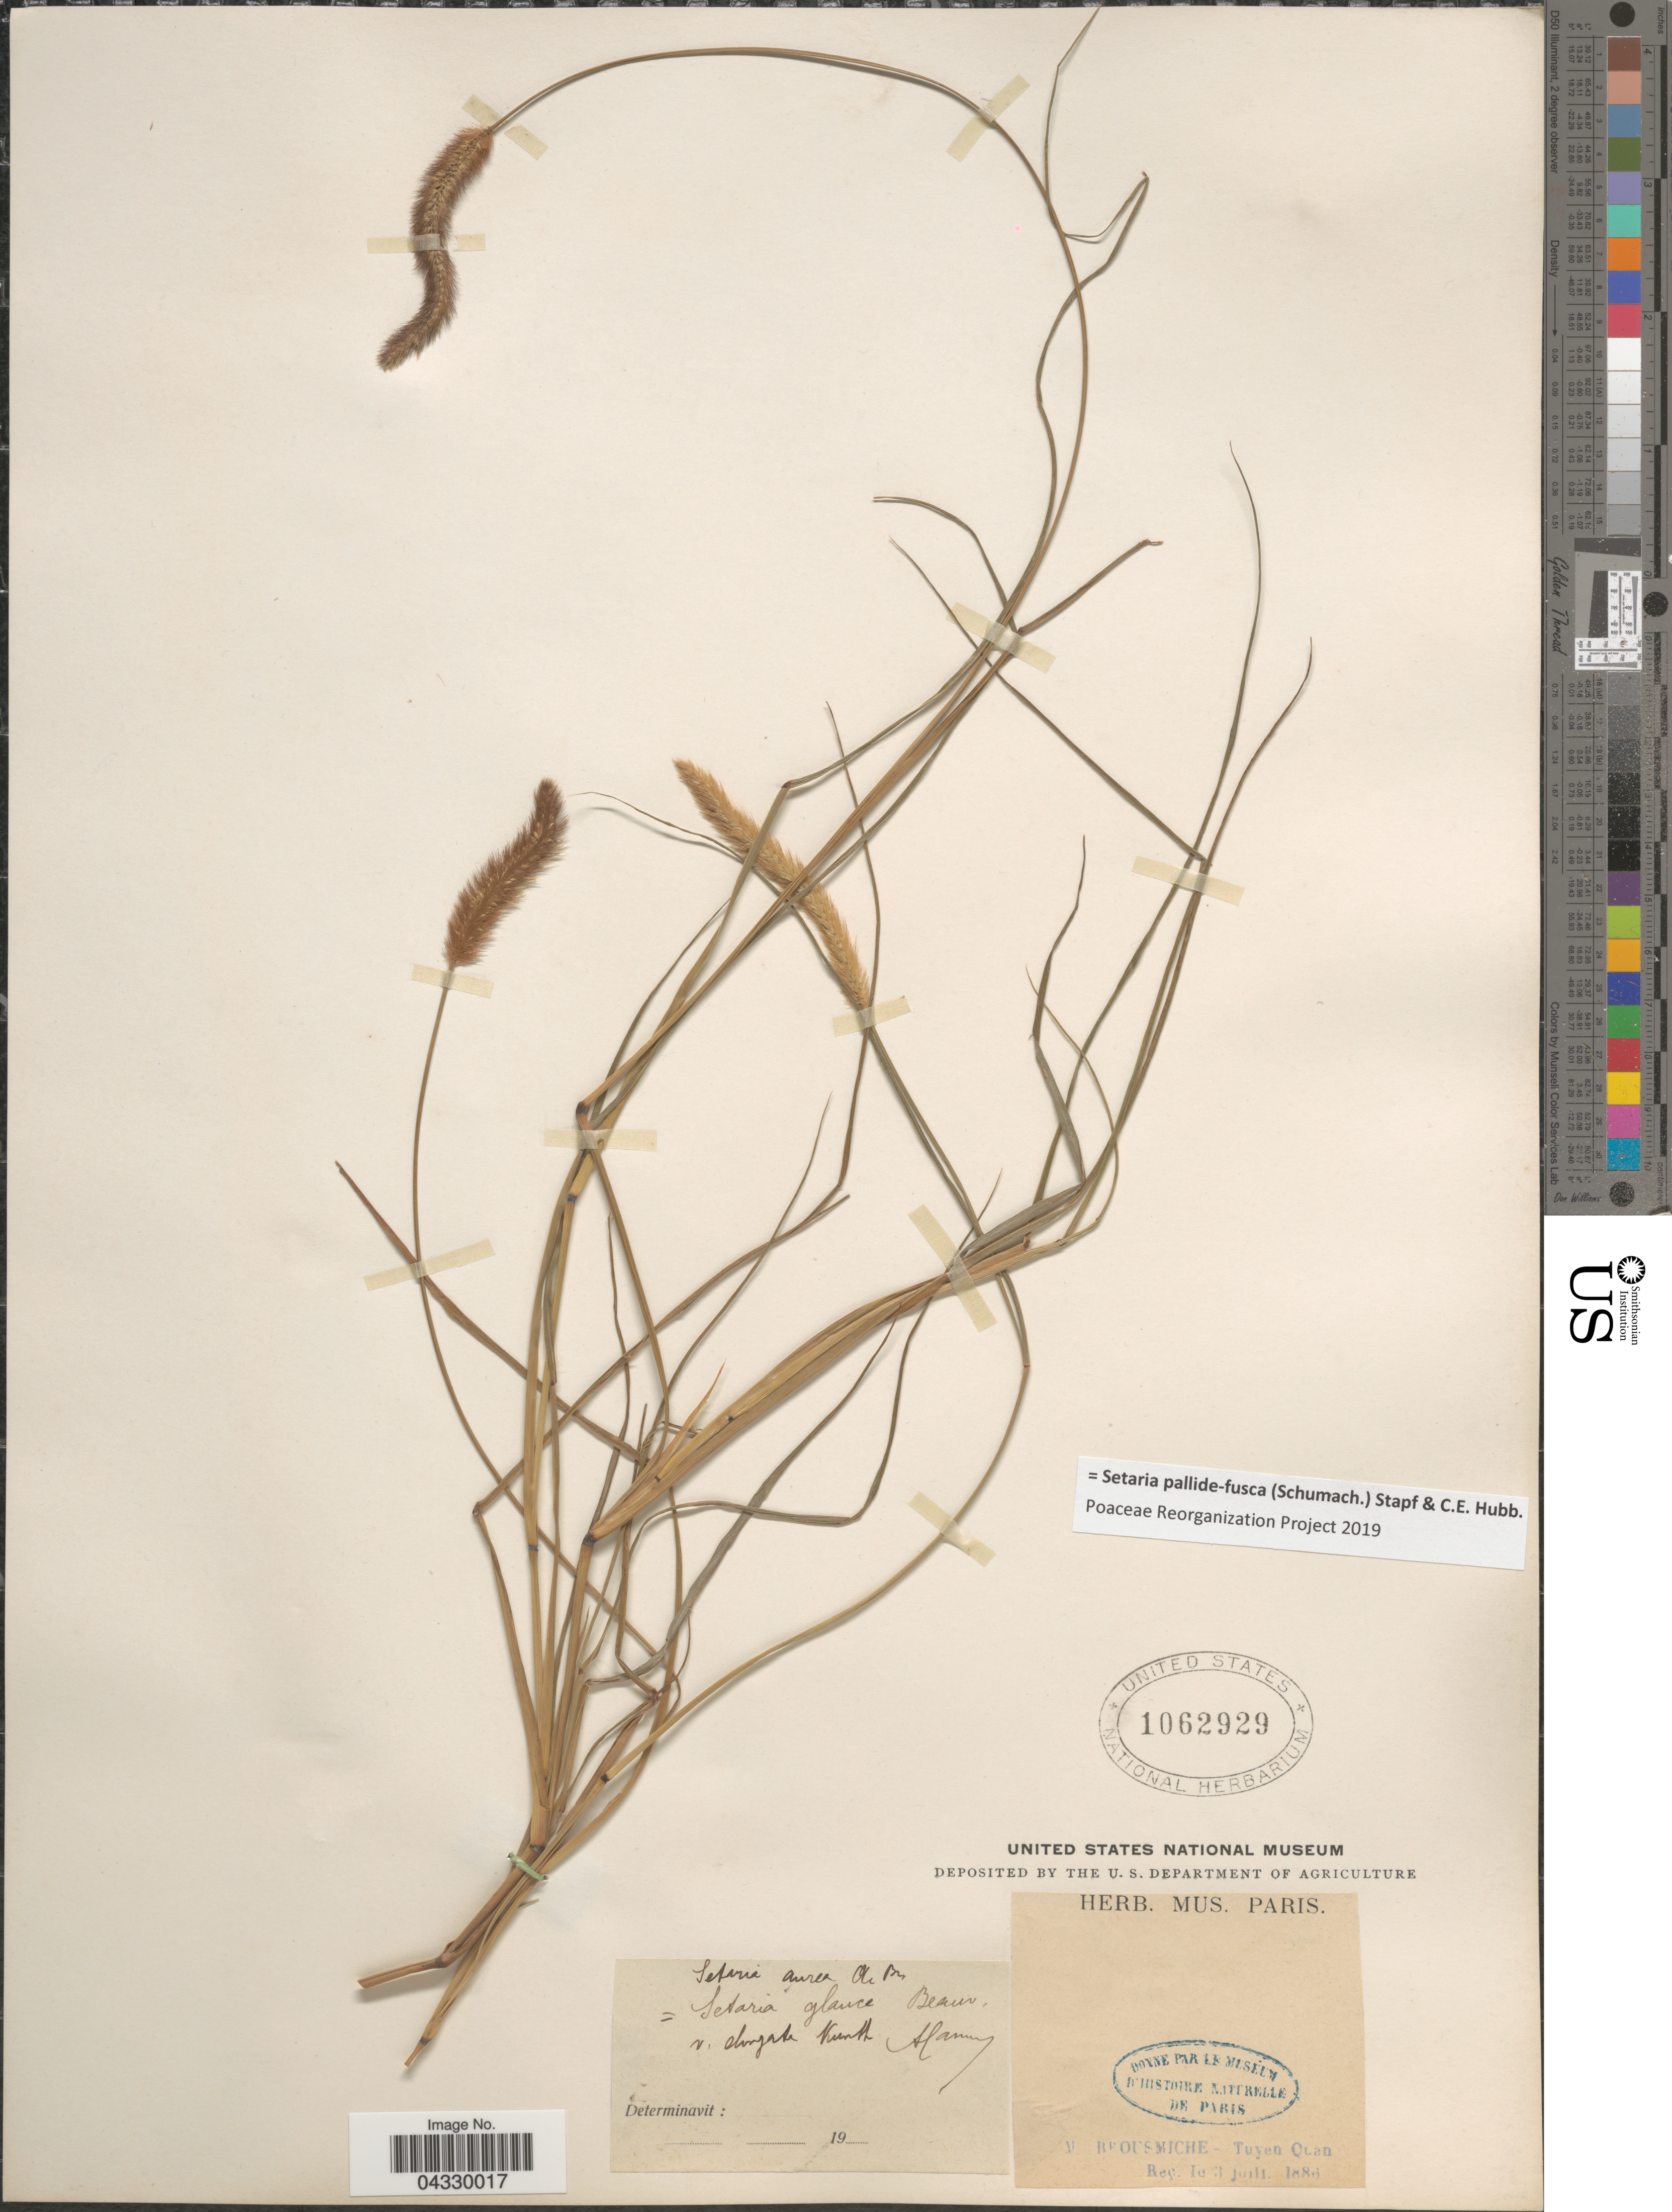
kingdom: Plantae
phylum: Tracheophyta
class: Liliopsida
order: Poales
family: Poaceae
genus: Setaria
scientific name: Setaria pallide-fusca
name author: (Schumach.) Stapf & C.E. Hubb.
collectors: M. Brousmiche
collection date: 1886-07-03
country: Vietnam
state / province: Tuyen Quang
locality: Tuyen Quan.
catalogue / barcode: US 1062929